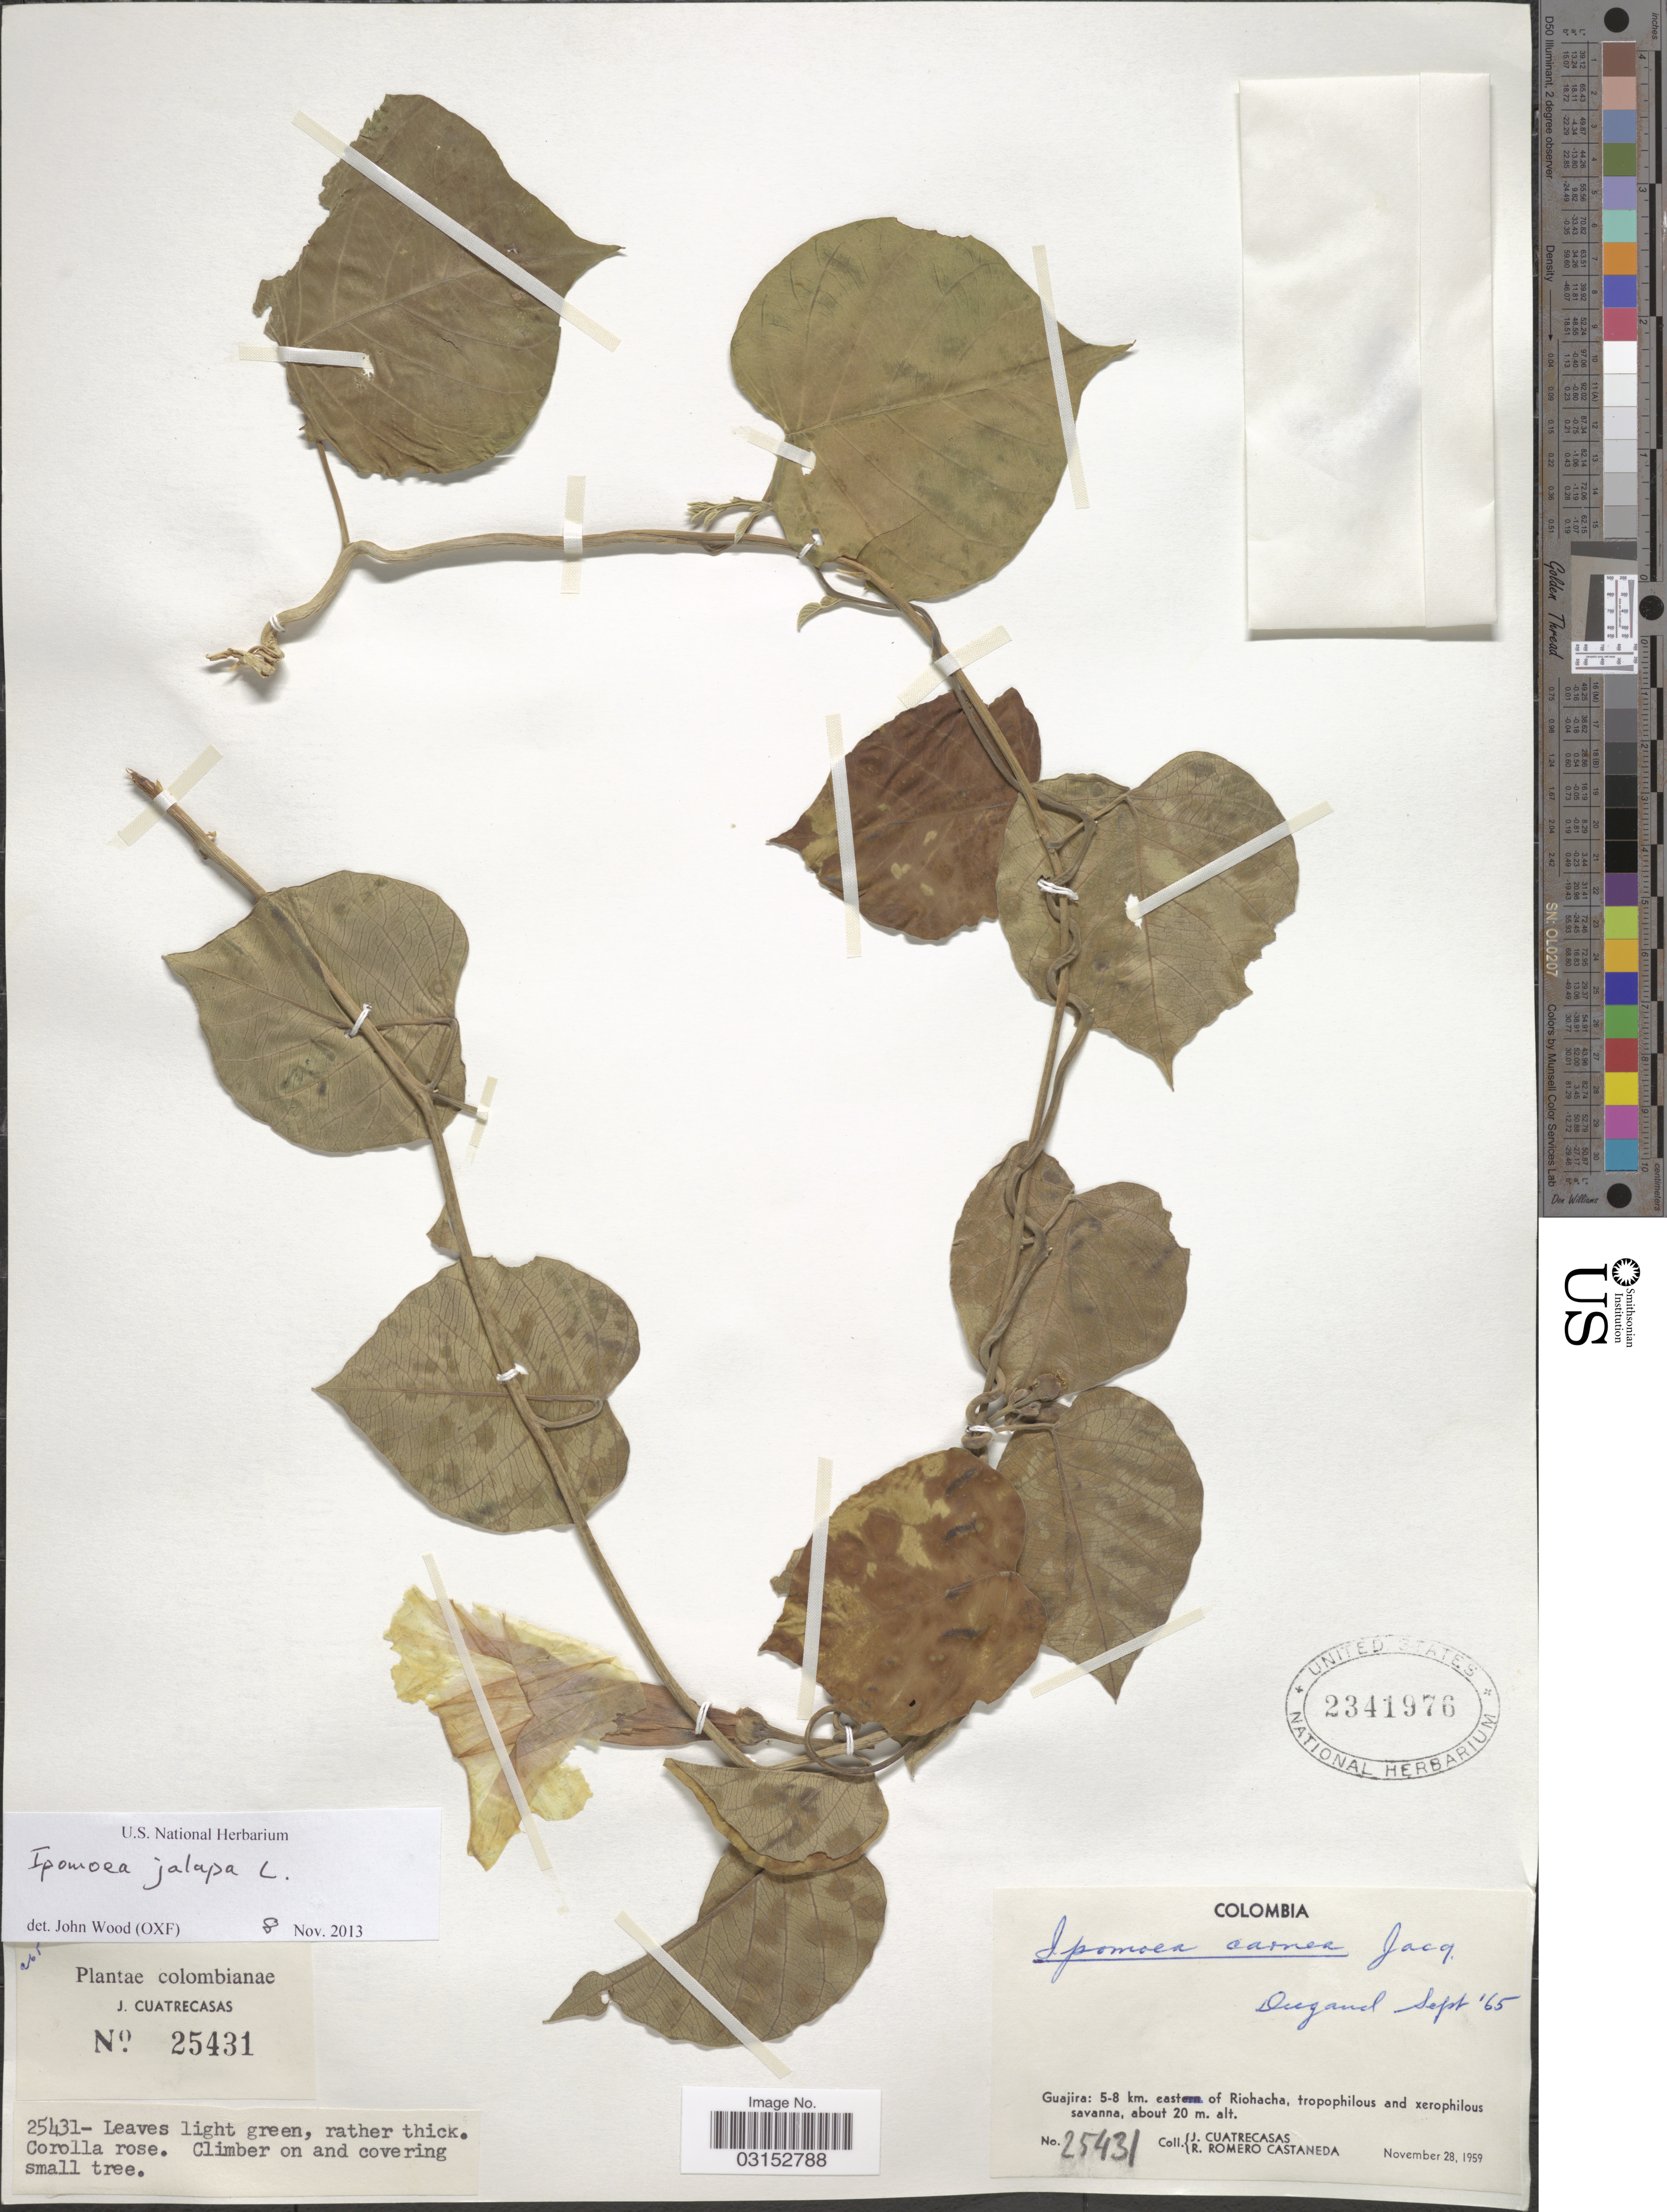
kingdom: Plantae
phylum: Tracheophyta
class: Magnoliopsida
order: Solanales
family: Convolvulaceae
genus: Ipomoea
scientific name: Ipomoea jalapa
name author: (L.) Pursh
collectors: J. Cuatrecasas & R. Romero Castañeda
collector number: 25431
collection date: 1959-11-28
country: Colombia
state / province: La Guajira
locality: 5-8 km. east of Riohacha.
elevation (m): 20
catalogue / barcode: US 2341976